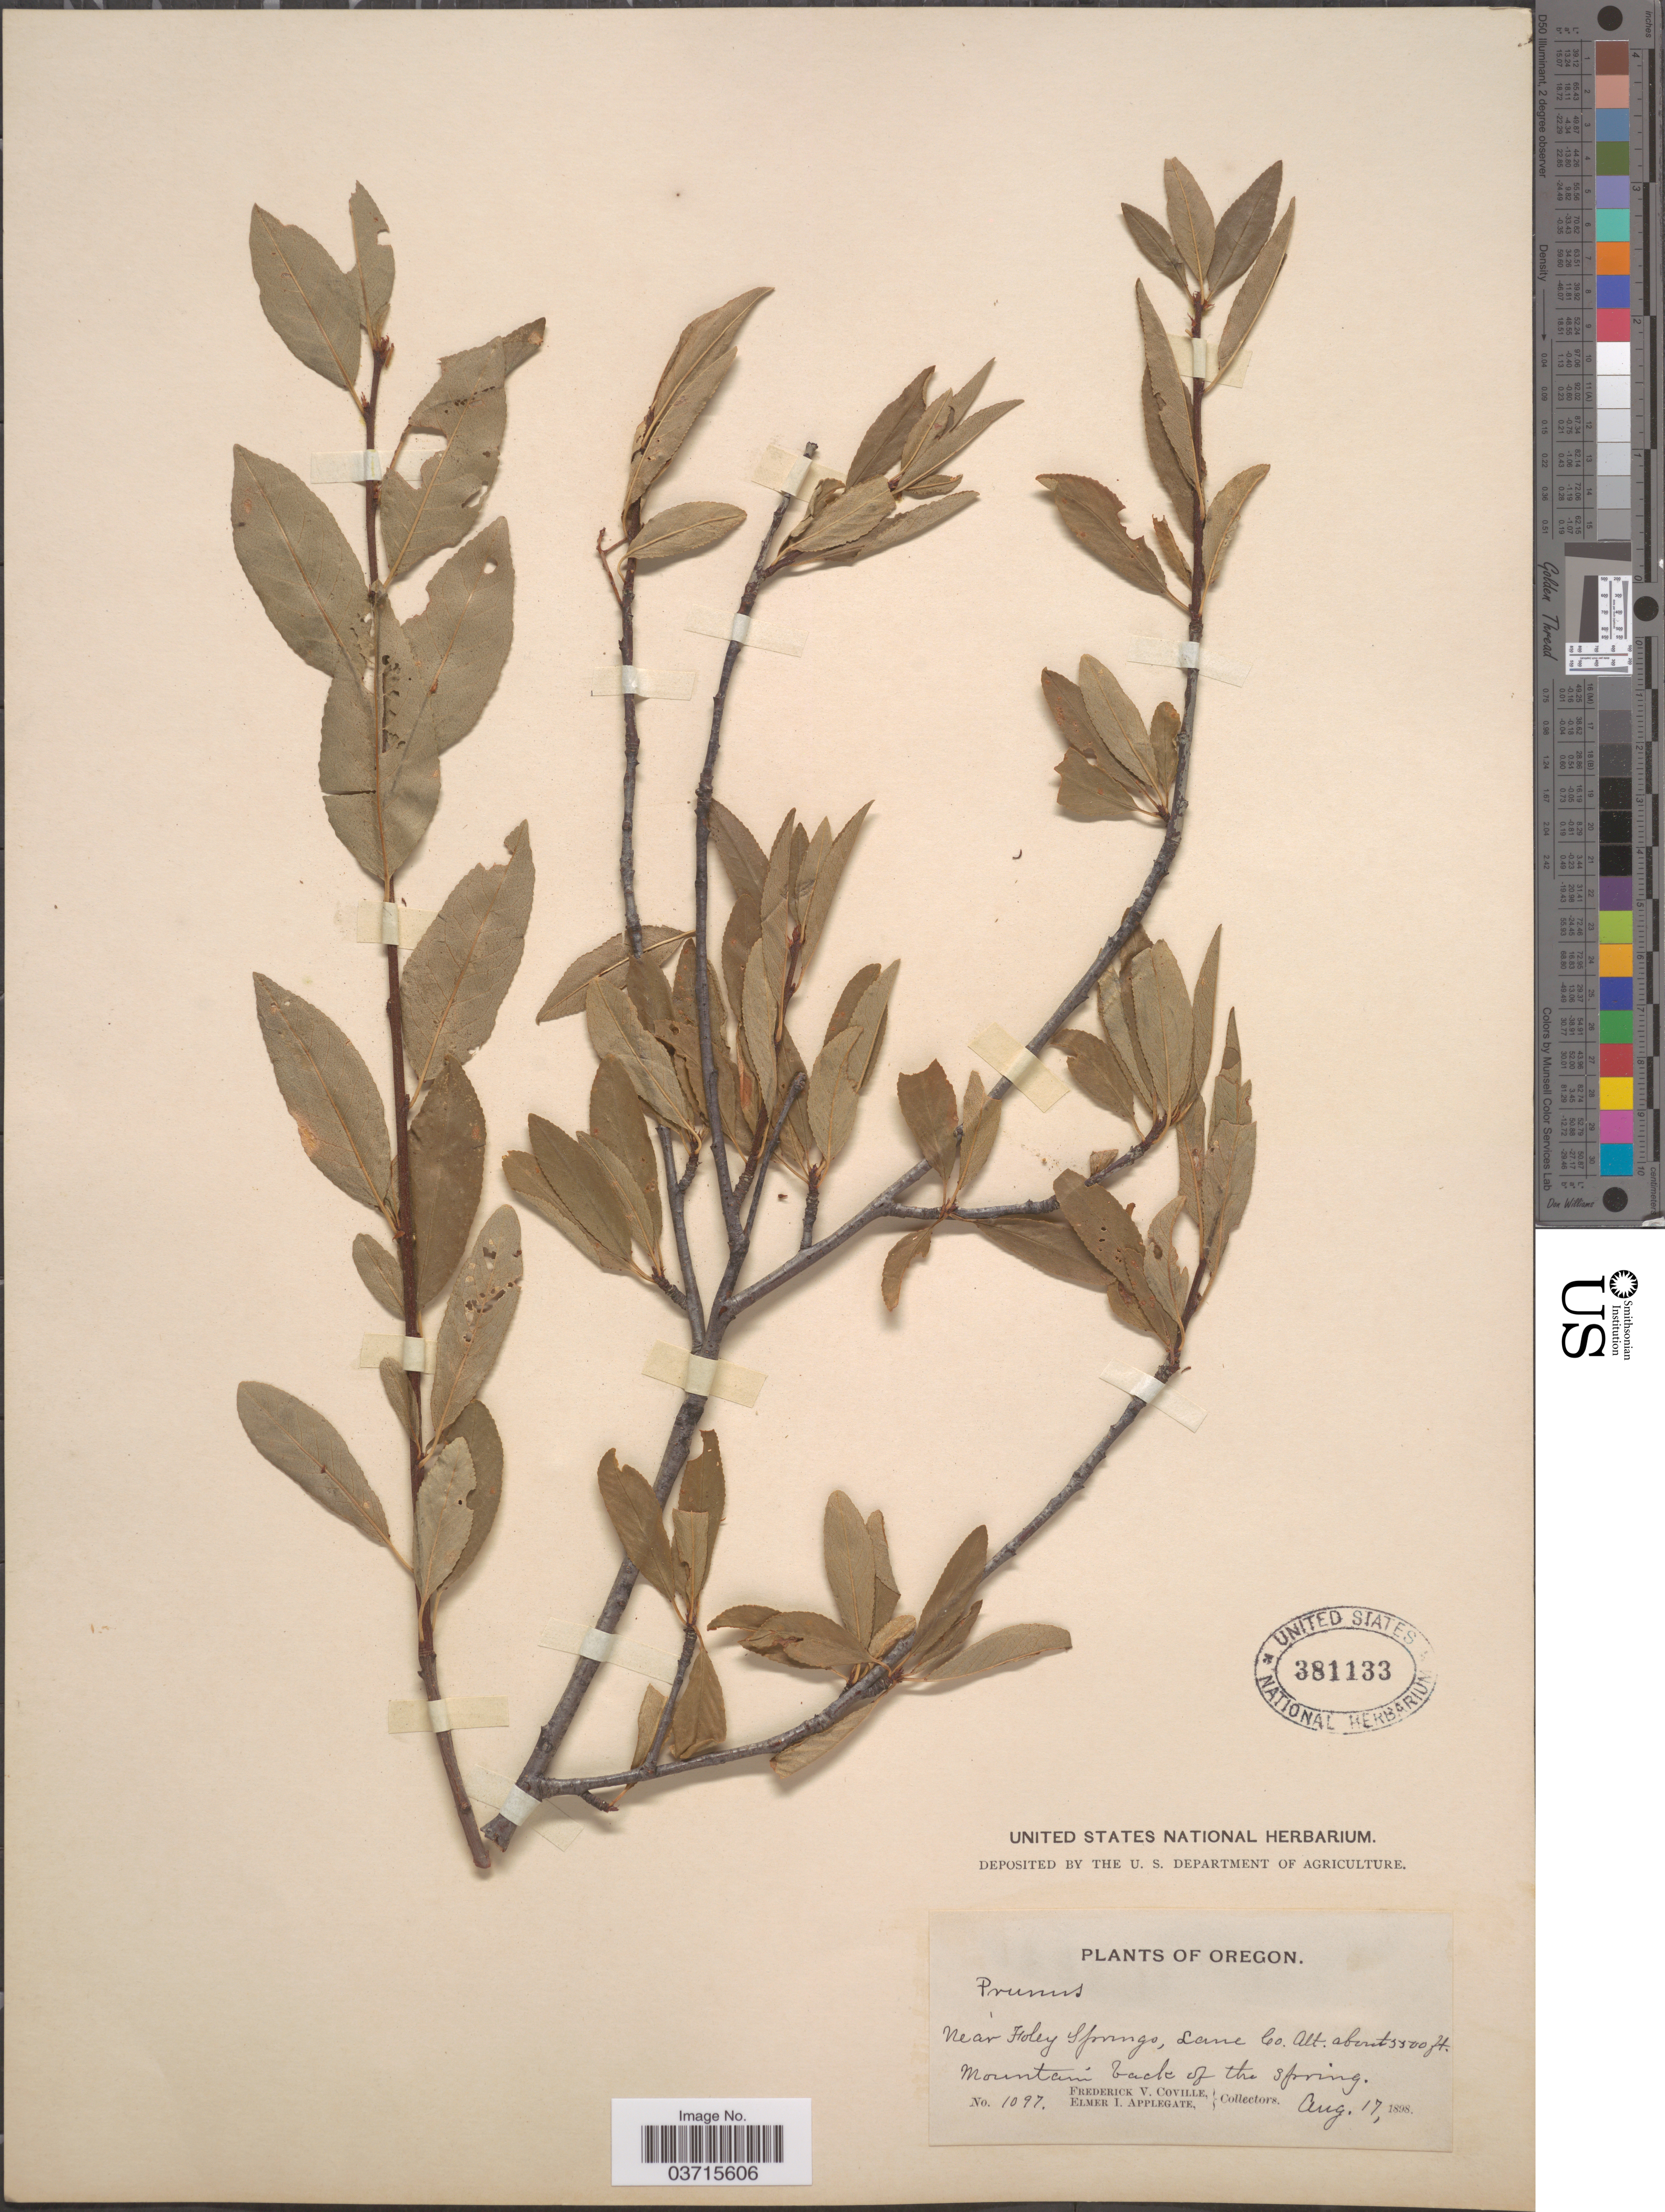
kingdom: Plantae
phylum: Tracheophyta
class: Magnoliopsida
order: Rosales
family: Rosaceae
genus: Prunus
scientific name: Prunus emarginata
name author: (Douglas ex Hook.) Eaton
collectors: F. V. Coville & E. I. Applegate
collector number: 1097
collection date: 1898-08-17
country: United States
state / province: Oregon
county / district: Lane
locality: Near Foley Springs, Lane Co. Mountain back of the spring.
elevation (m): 1676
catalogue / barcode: US 381133